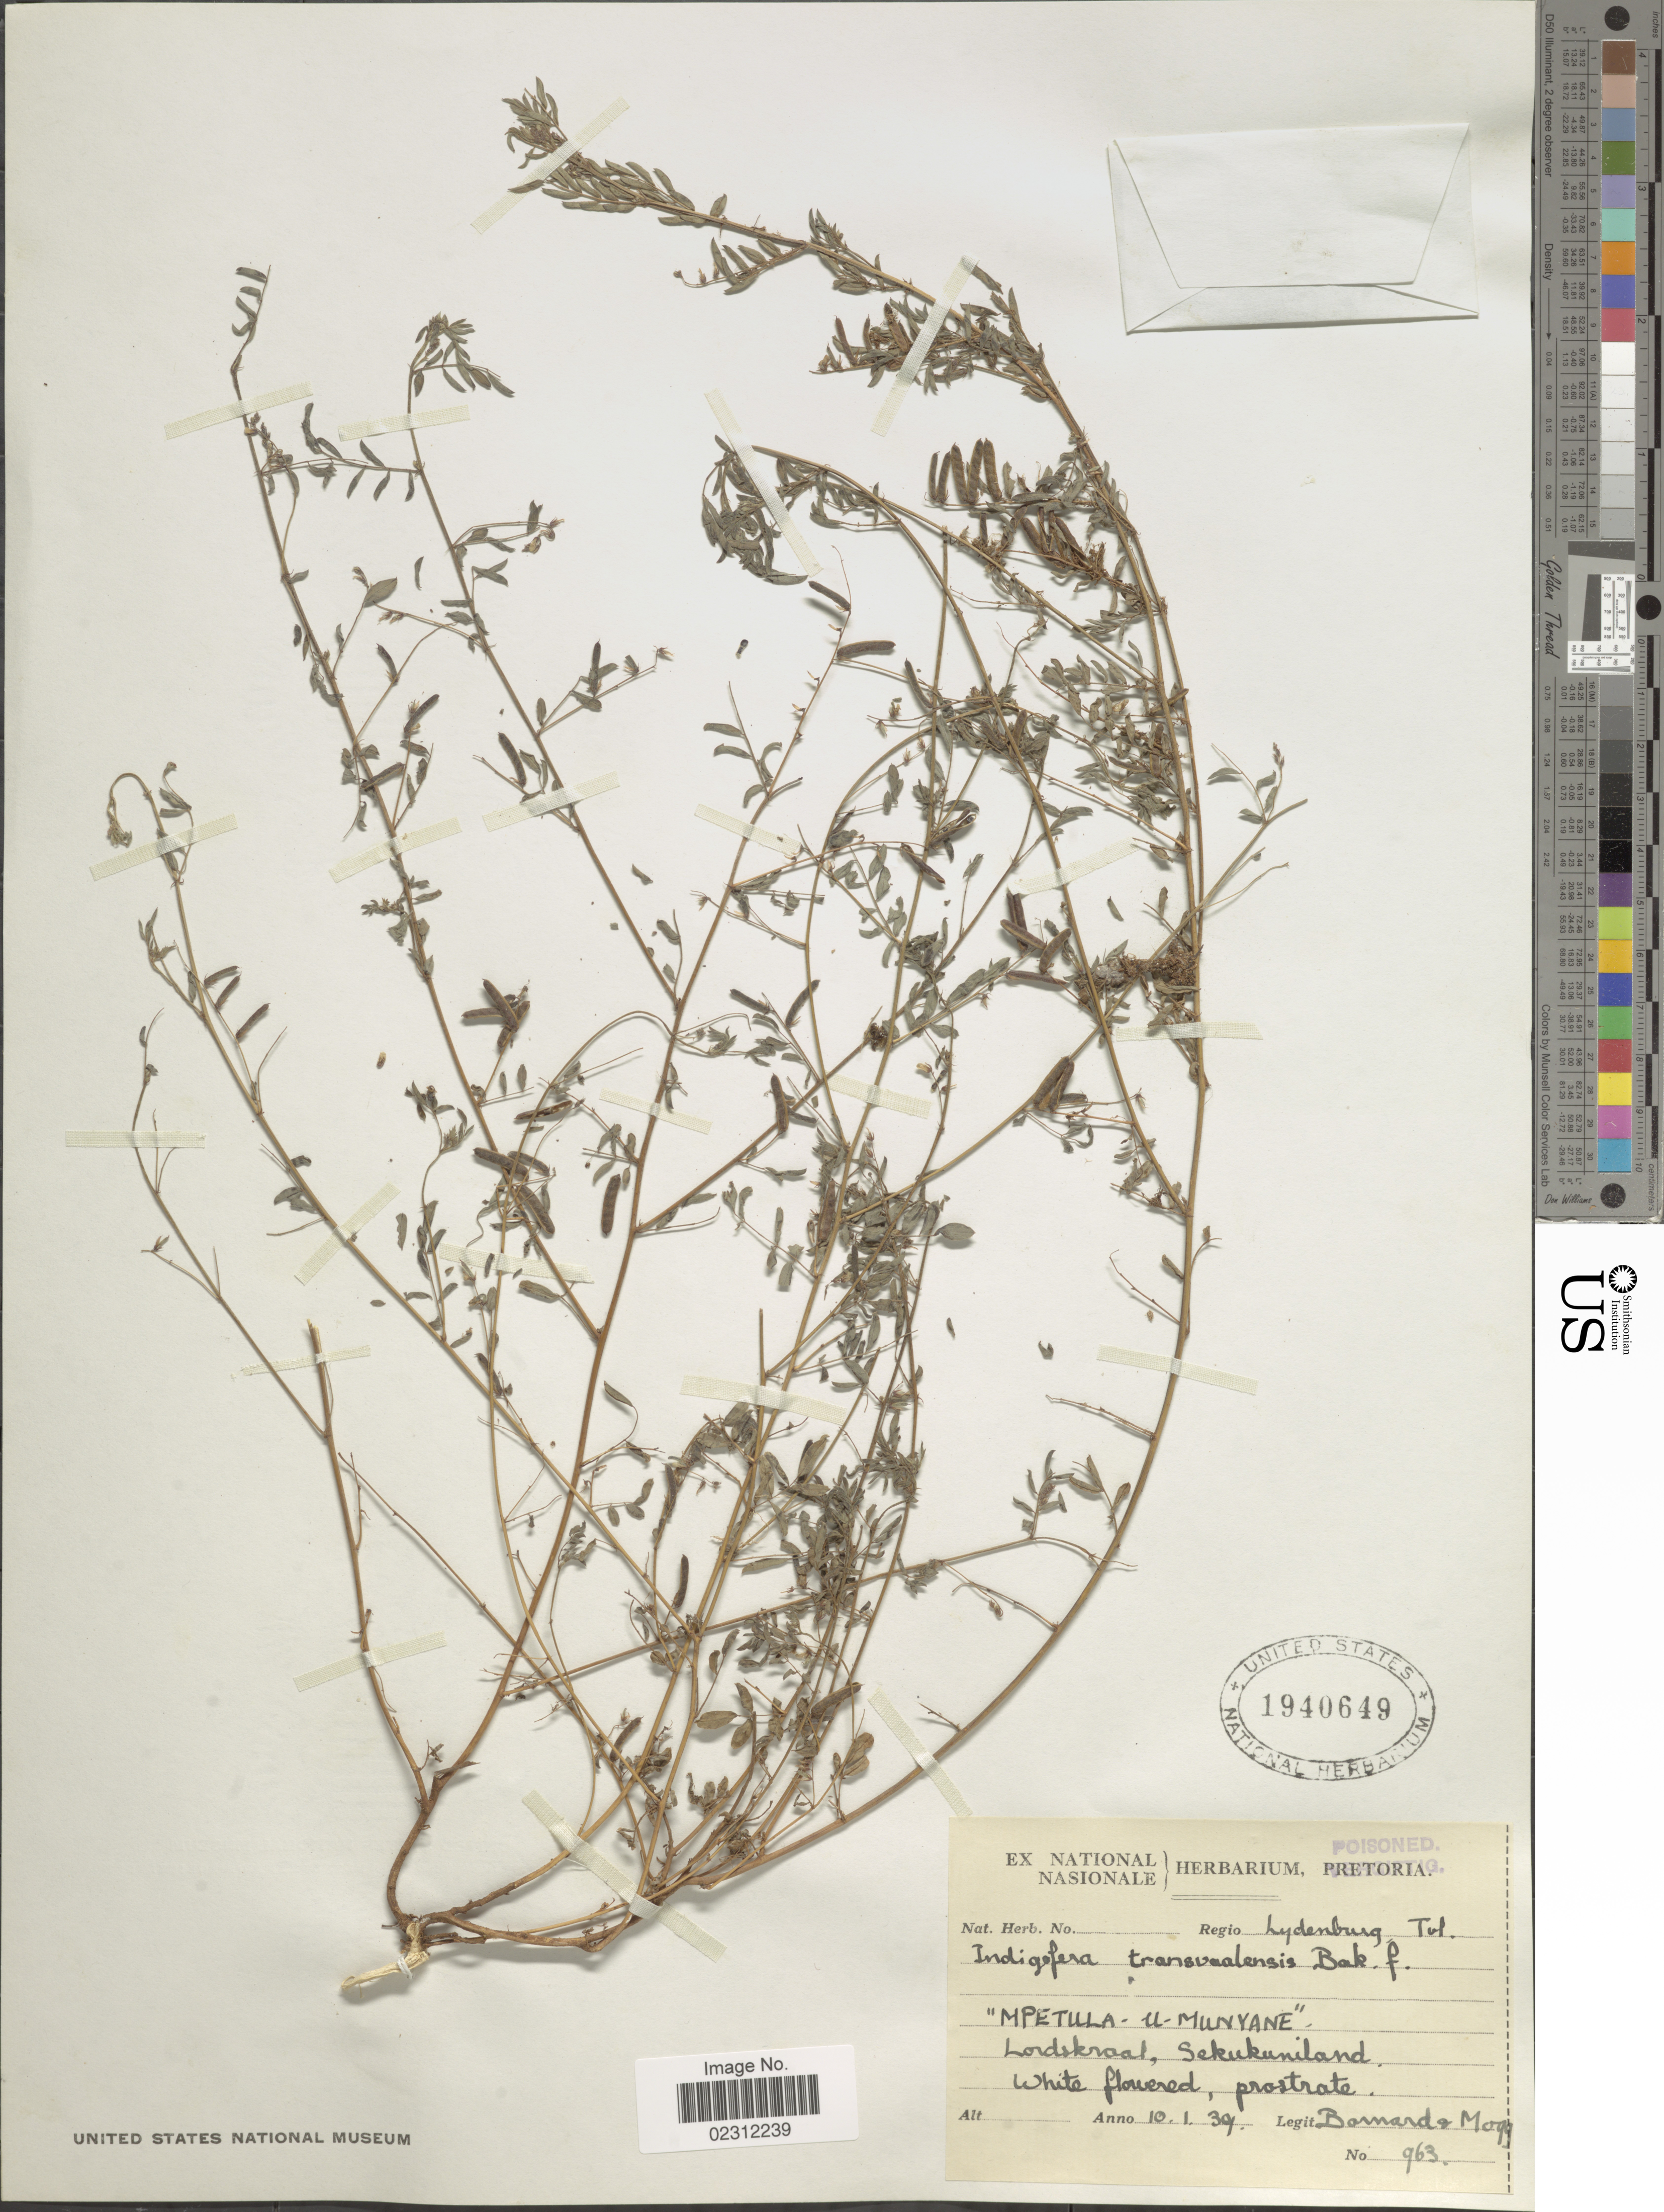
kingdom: Plantae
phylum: Tracheophyta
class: Magnoliopsida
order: Fabales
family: Fabaceae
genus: Indigofera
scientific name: Indigofera transvaalensis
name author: Baker f.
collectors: -. Barnard & -. Mogg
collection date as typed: Transcribed d/m/y: 10/1/39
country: South Africa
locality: Mpetula - u - Munyane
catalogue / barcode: US 1940649